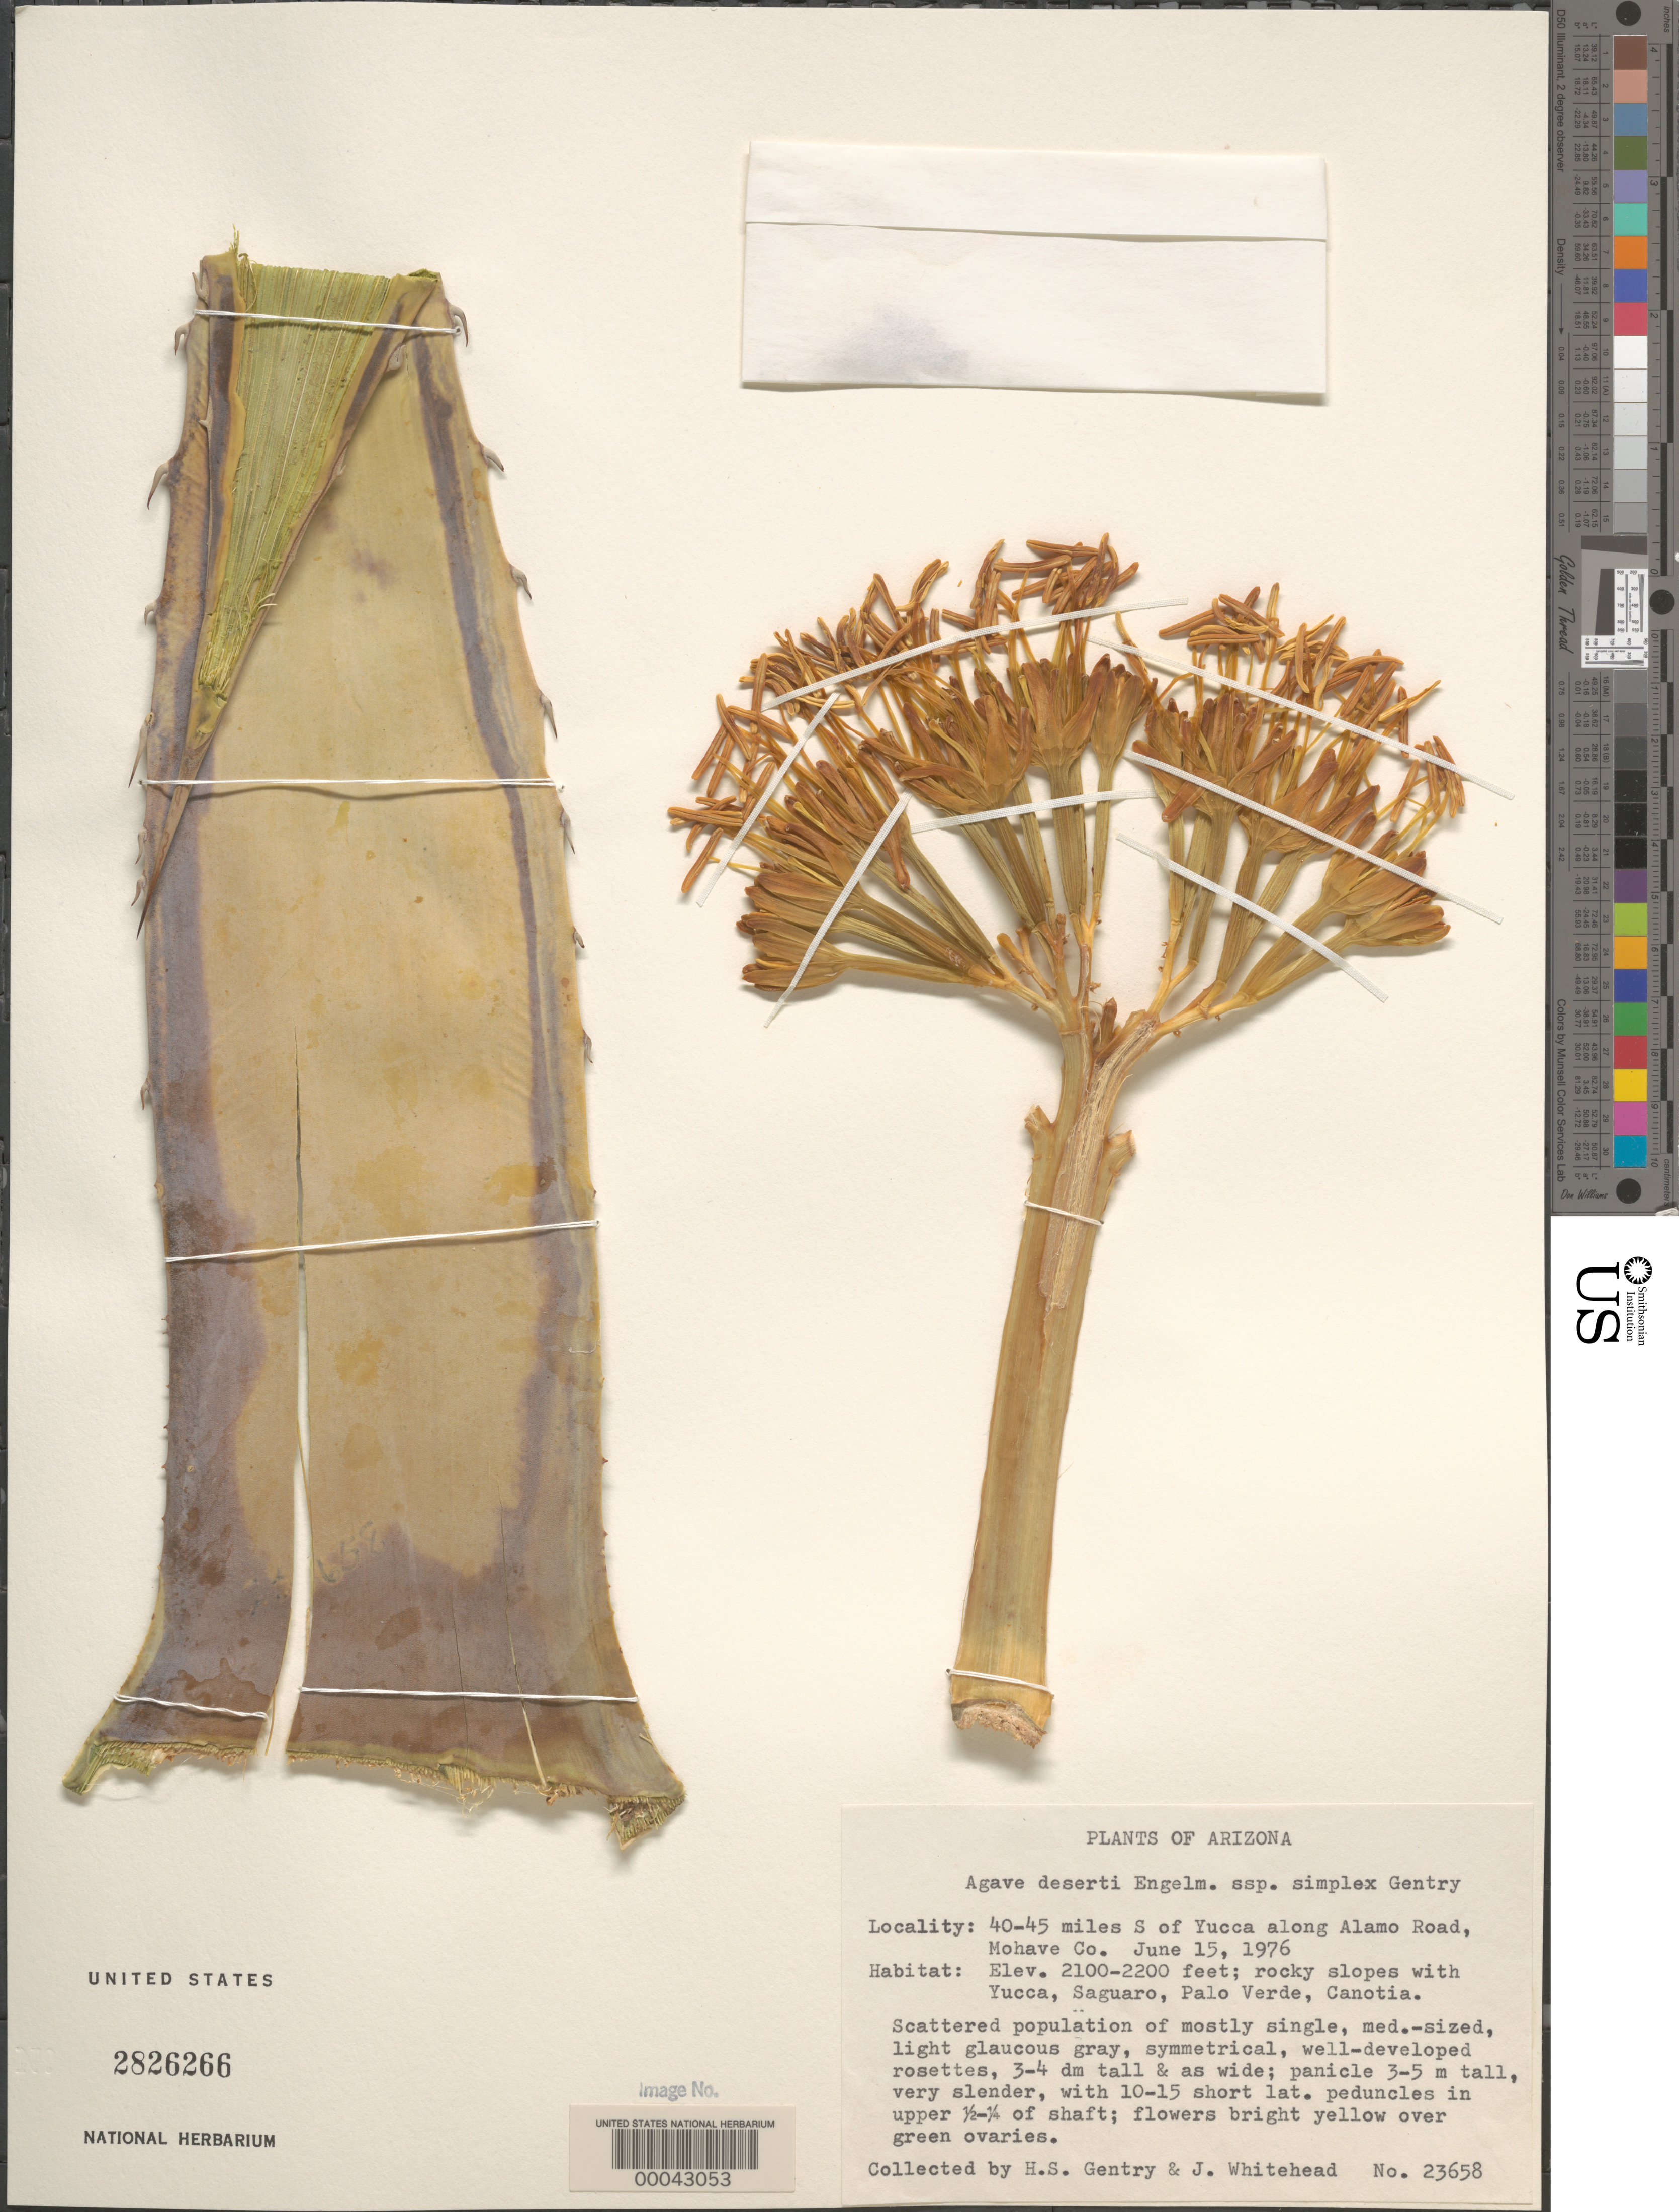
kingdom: Plantae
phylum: Tracheophyta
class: Liliopsida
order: Asparagales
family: Asparagaceae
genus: Agave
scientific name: Agave simplex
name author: (Gentry) Salywon & W. C. Hodgs.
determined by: Salywon, A. M., (ASU)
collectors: H. S. Gentry & J. Whitehead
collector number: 23658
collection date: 1976-06-15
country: United States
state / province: Arizona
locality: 40-45 miles S of Yucca along Alamo Road, Mohave Co.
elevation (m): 640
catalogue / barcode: US 2826266